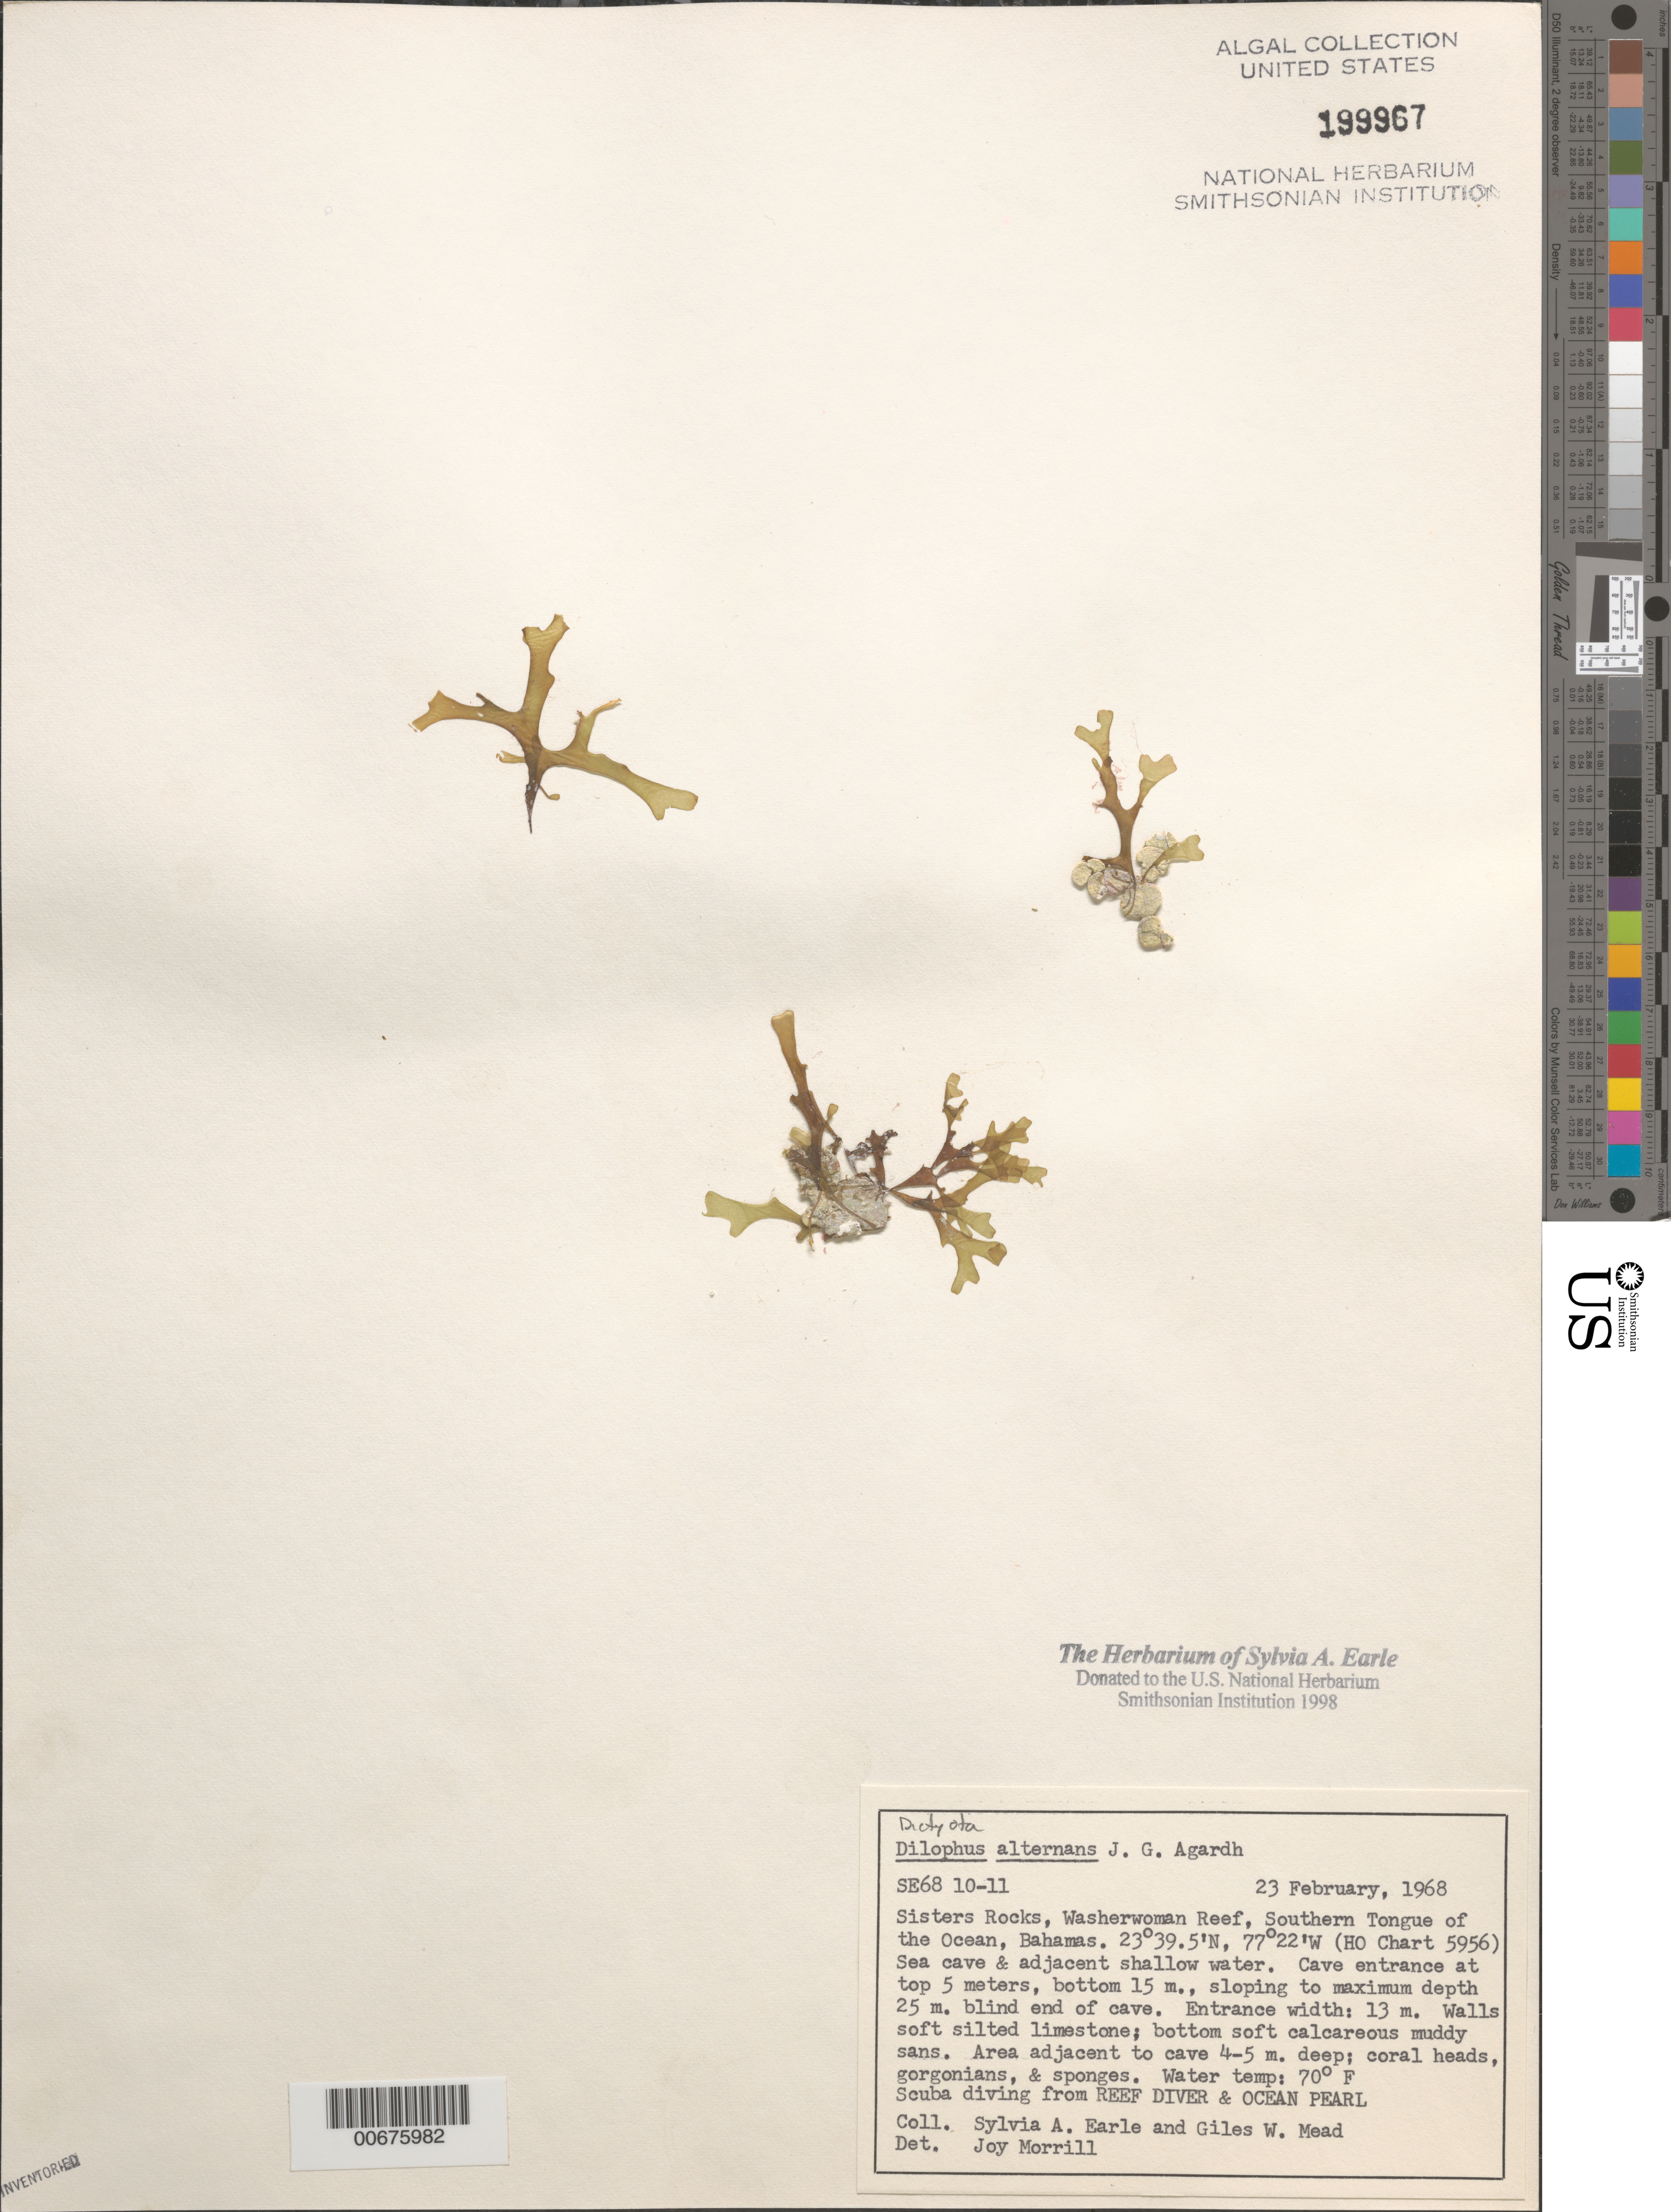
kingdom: Chromista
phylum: Ochrophyta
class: Phaeophyceae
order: Dictyotales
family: Dictyotaceae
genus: Dictyota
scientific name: Dictyota pinnatifida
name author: Kütz.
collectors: S. A. Earle & G. W. Mead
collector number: Se 6810-11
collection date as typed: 23 Feb 1968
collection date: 1968-02-23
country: Bahamas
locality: Sisters Rocks, Washerwoman Reef, Southern Tongue of the Ocean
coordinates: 23 39.5' N, 77 22' W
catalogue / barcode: US 199967